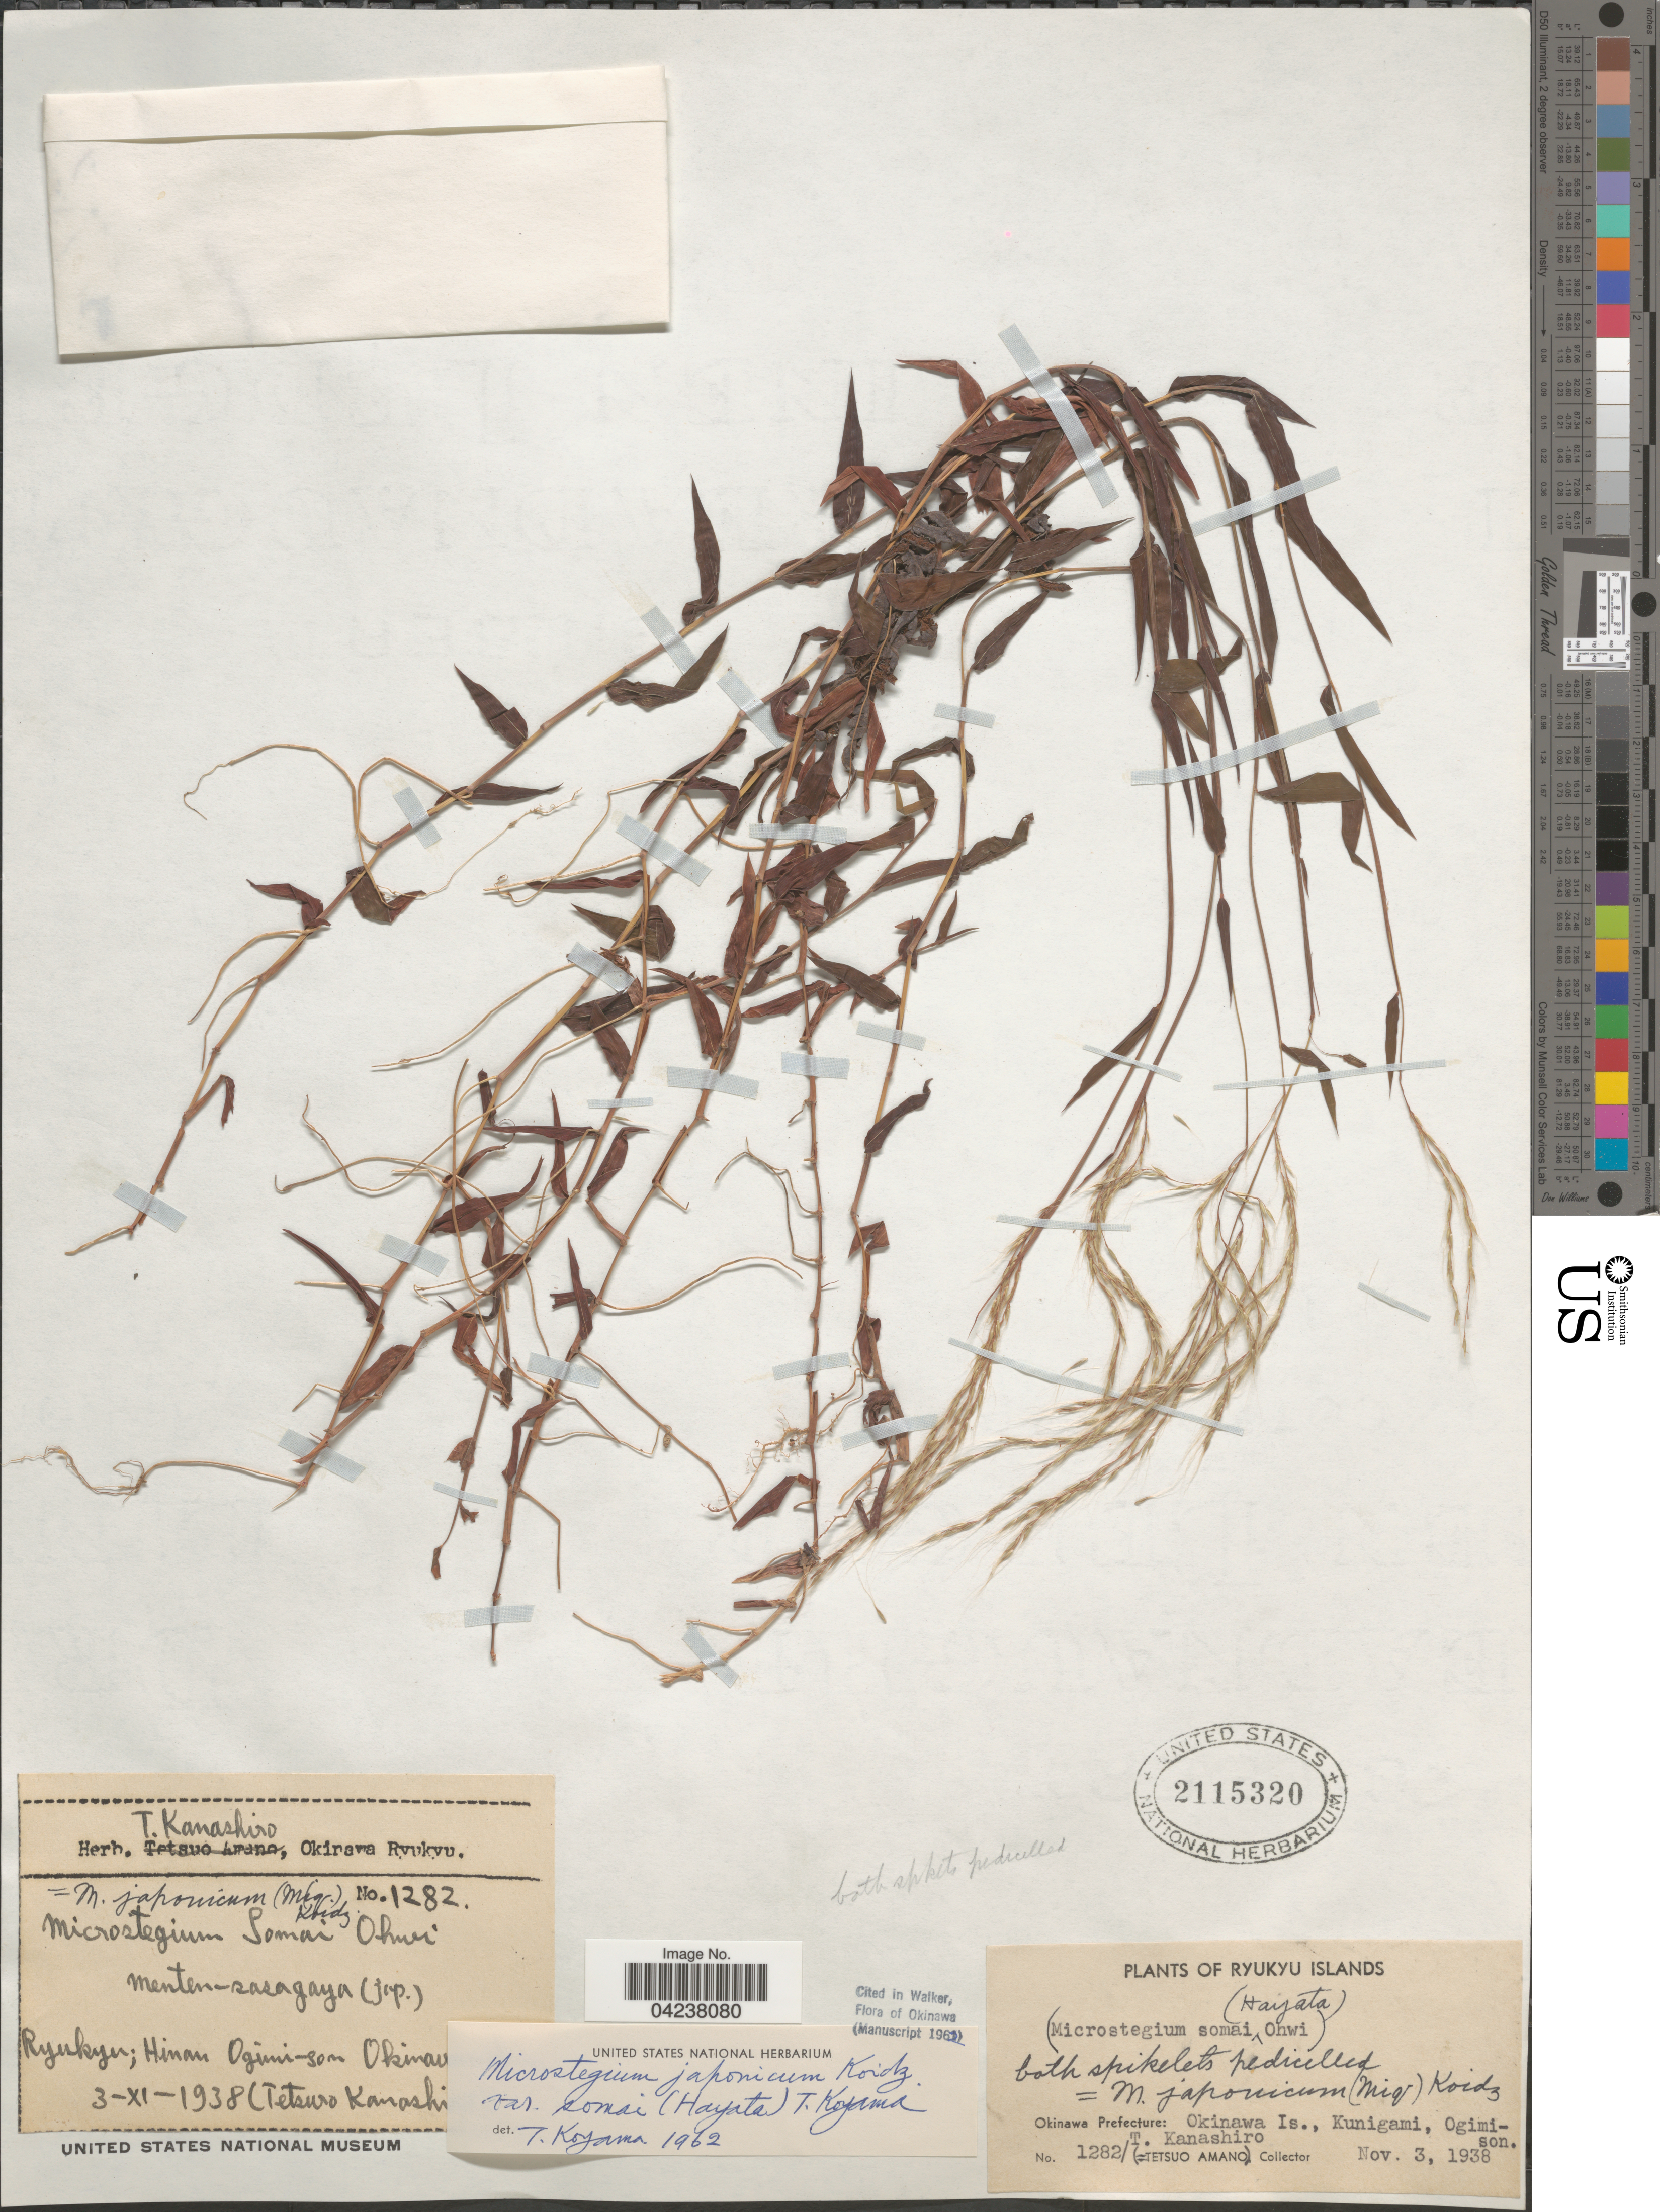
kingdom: Plantae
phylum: Tracheophyta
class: Liliopsida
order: Poales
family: Poaceae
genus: Microstegium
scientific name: Microstegium somae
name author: (Hayata) Ohwi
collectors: T. Kanashiro & T. Amano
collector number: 1282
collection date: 1938-11-03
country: Japan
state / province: Okinawa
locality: Ryukyu Islands. Okinawa Prefecture: Okinawa Is., Kunigami, Ogimi-son. Hinan.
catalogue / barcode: US 2115320